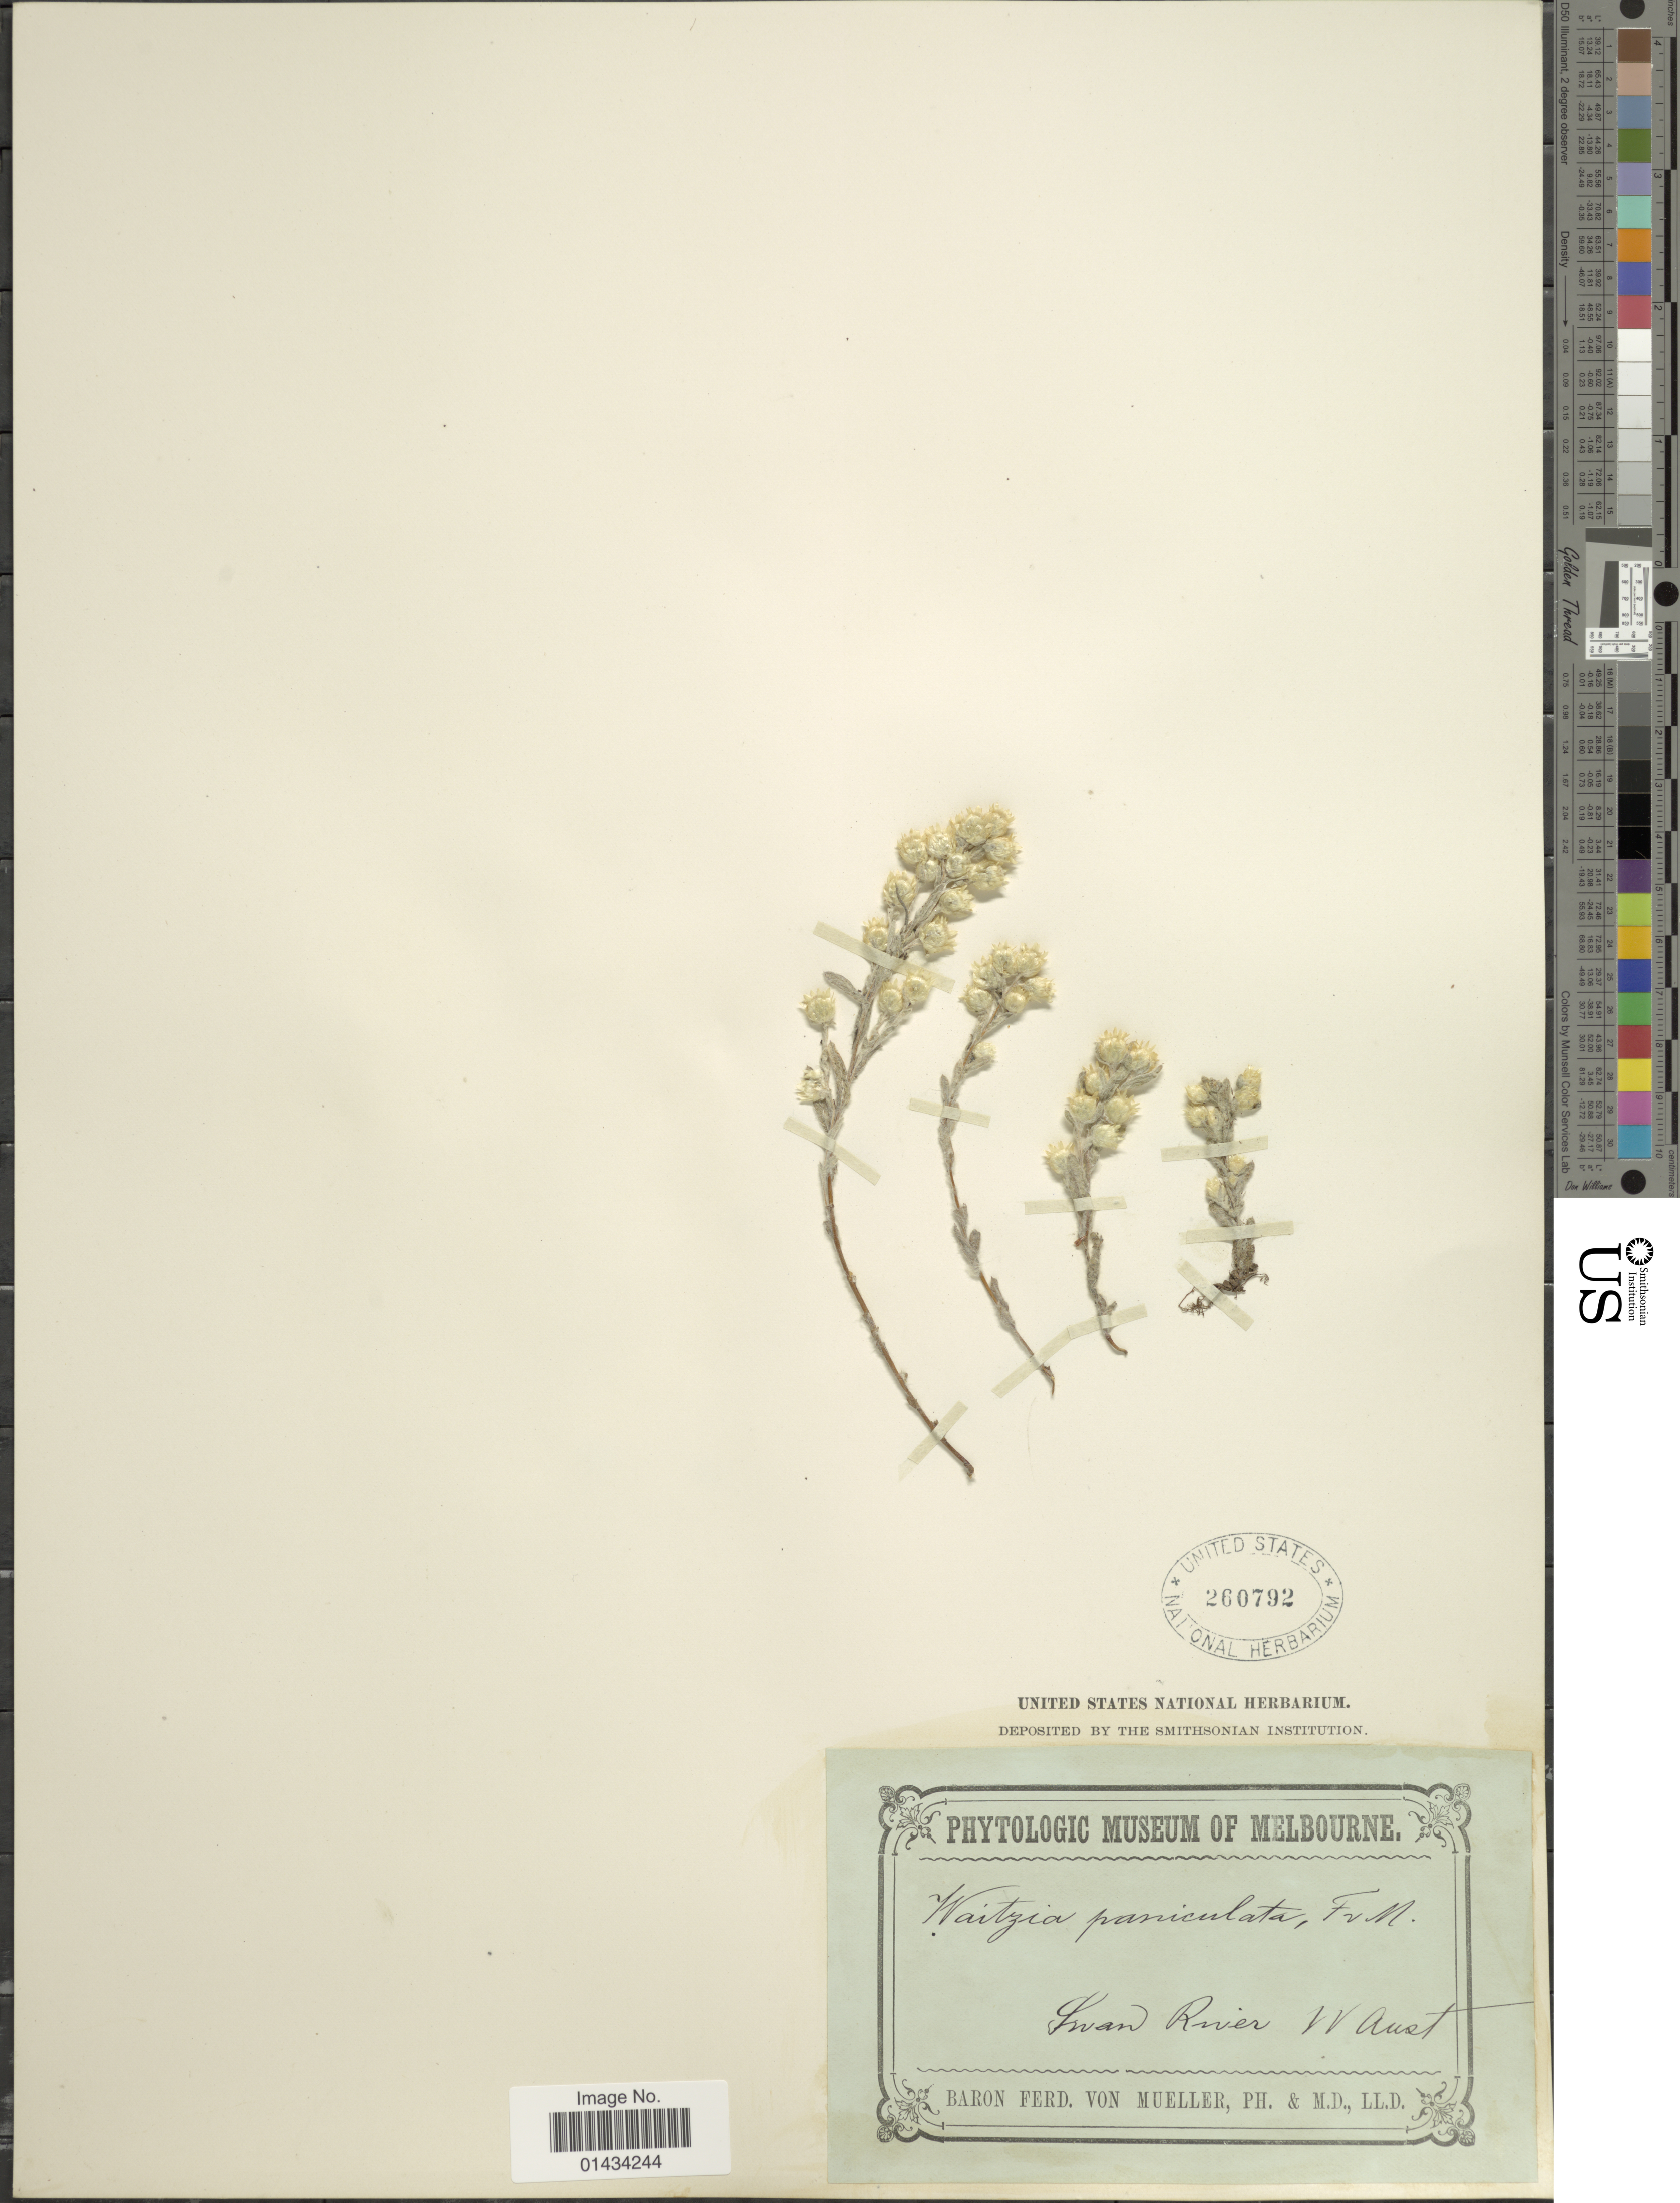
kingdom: Plantae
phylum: Tracheophyta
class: Magnoliopsida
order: Asterales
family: Asteraceae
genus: Waitzia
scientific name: Waitzia paniculata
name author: F. Muell. ex Benth.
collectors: F. von Mueller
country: Australia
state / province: Western Australia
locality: Swan River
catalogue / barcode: US 260792